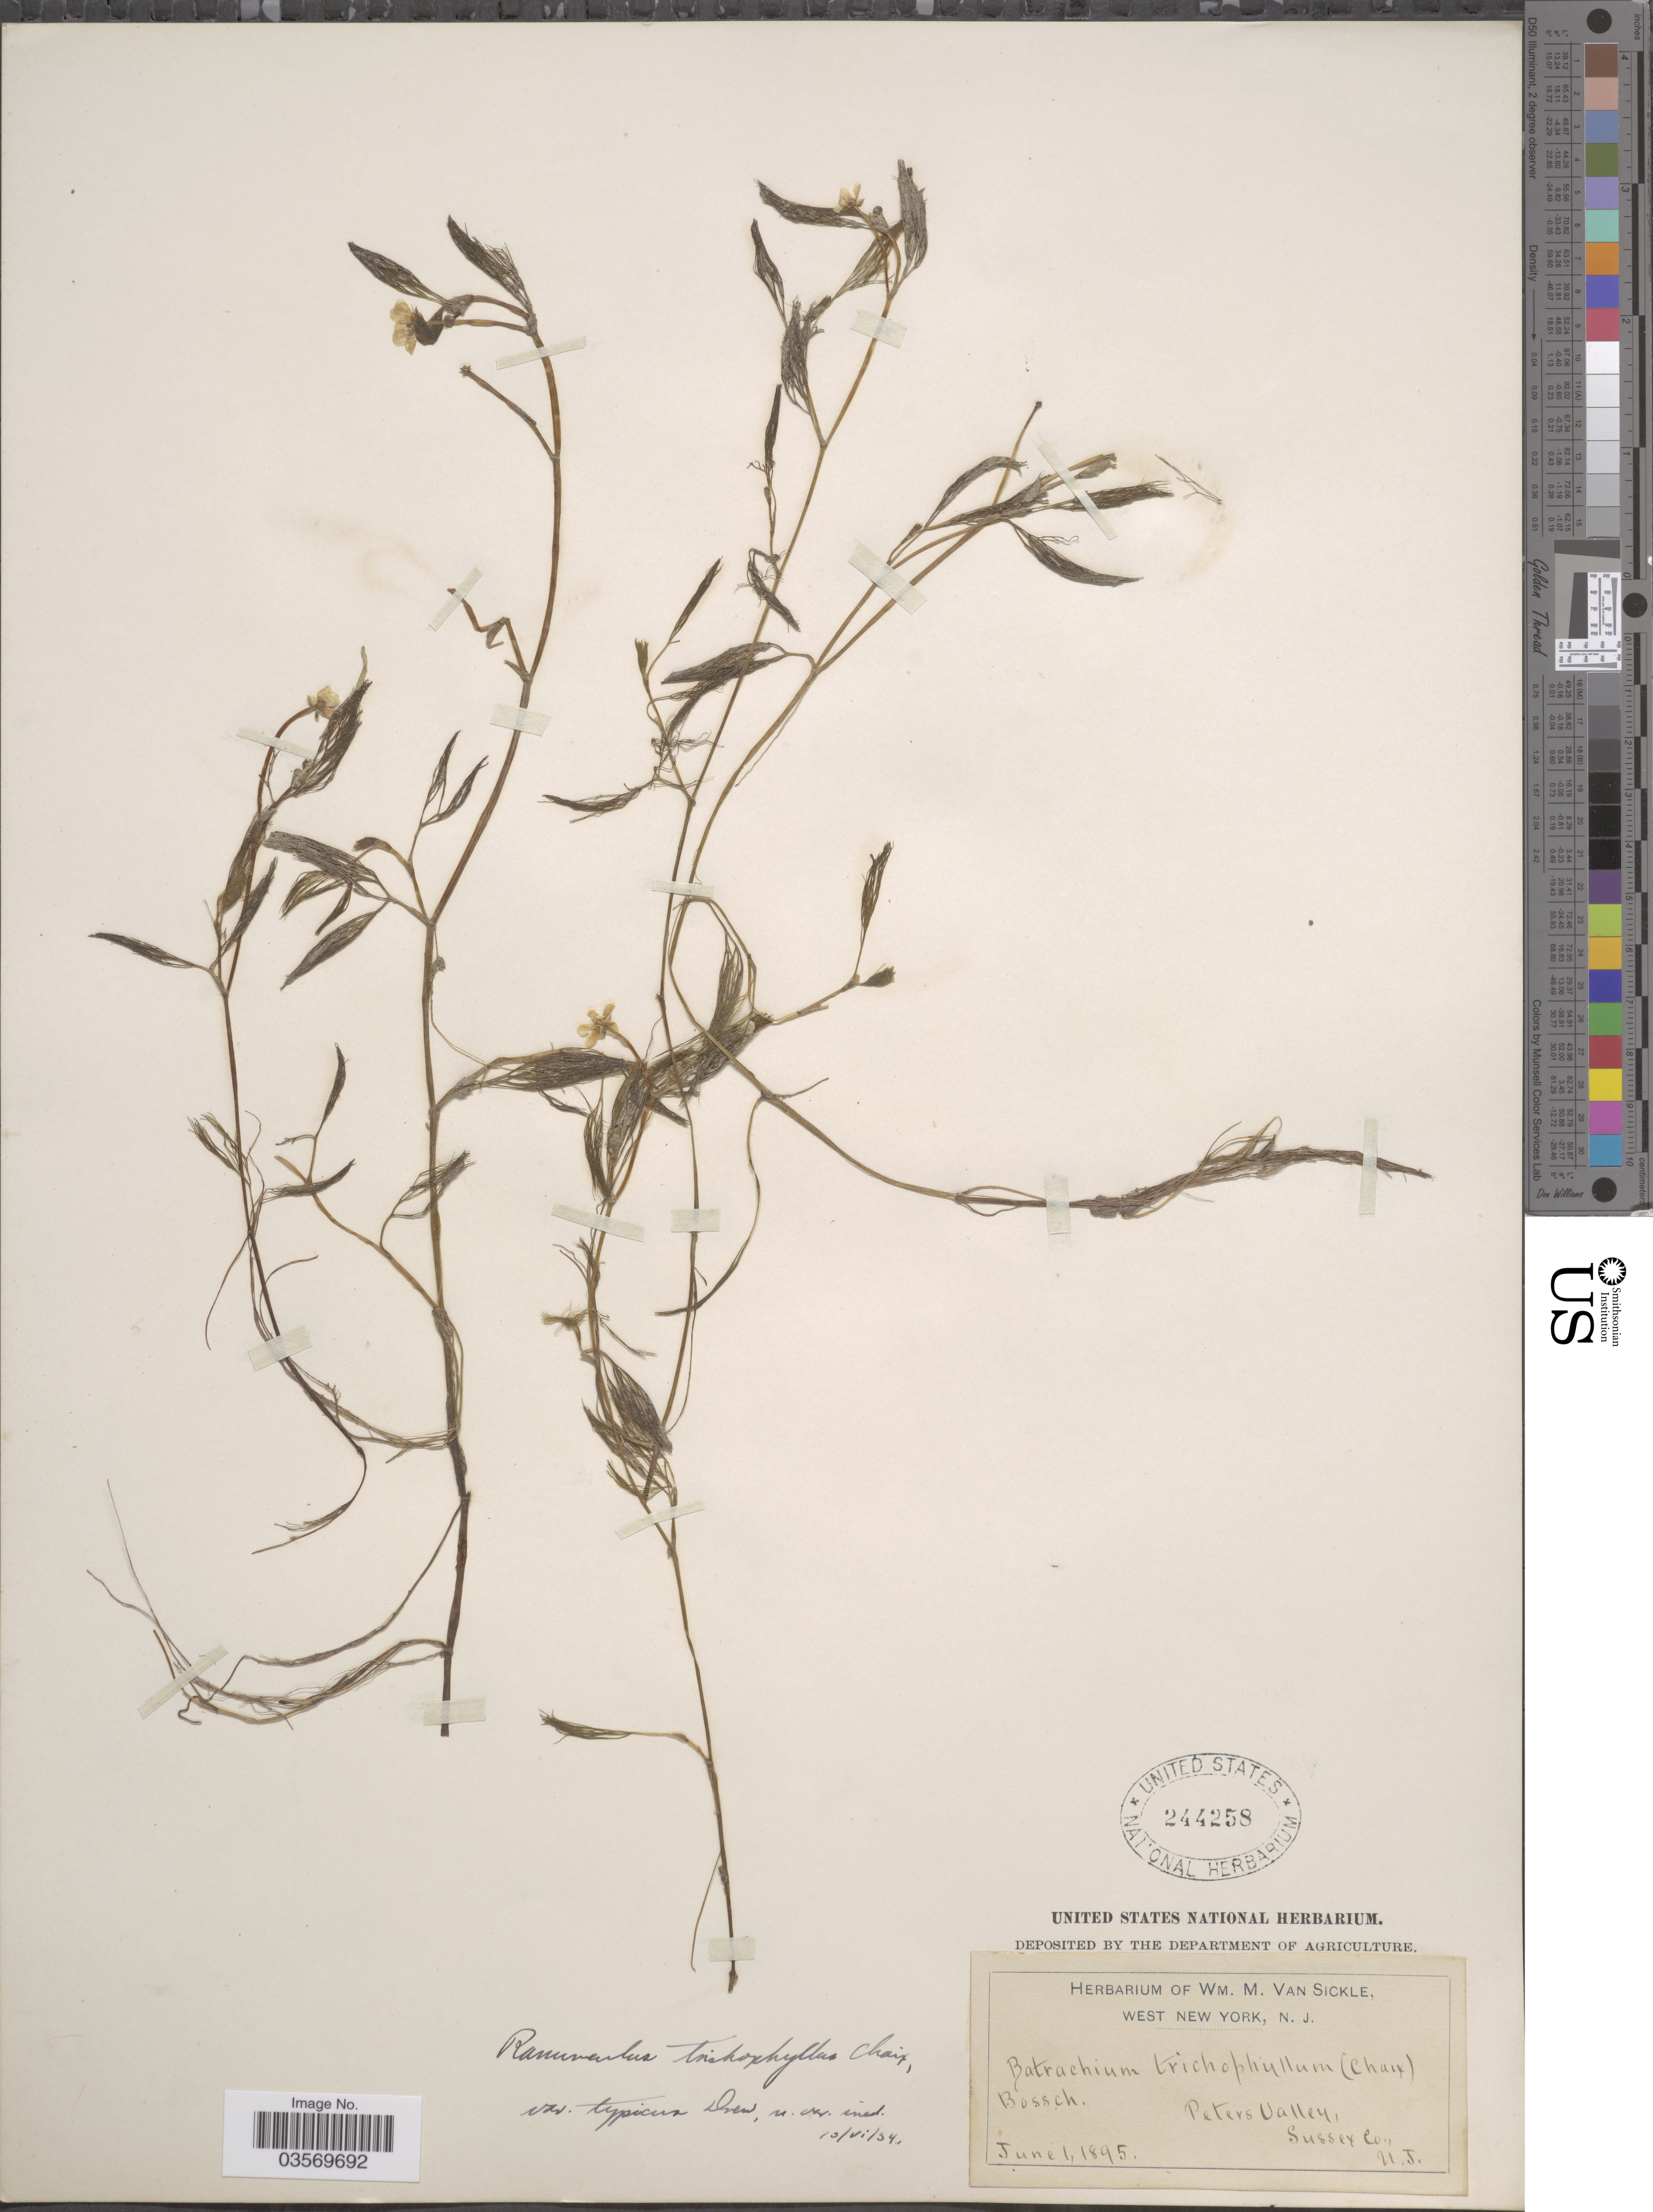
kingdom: Plantae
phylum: Tracheophyta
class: Magnoliopsida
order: Ranunculales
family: Ranunculaceae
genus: Ranunculus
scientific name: Ranunculus trichophyllus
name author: Chaix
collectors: ex herb. Wm. M. Van Sickle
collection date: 1895-06-01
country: United States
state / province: New Jersey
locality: West New York. Peters Valley, Sussex Co.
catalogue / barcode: US 244258